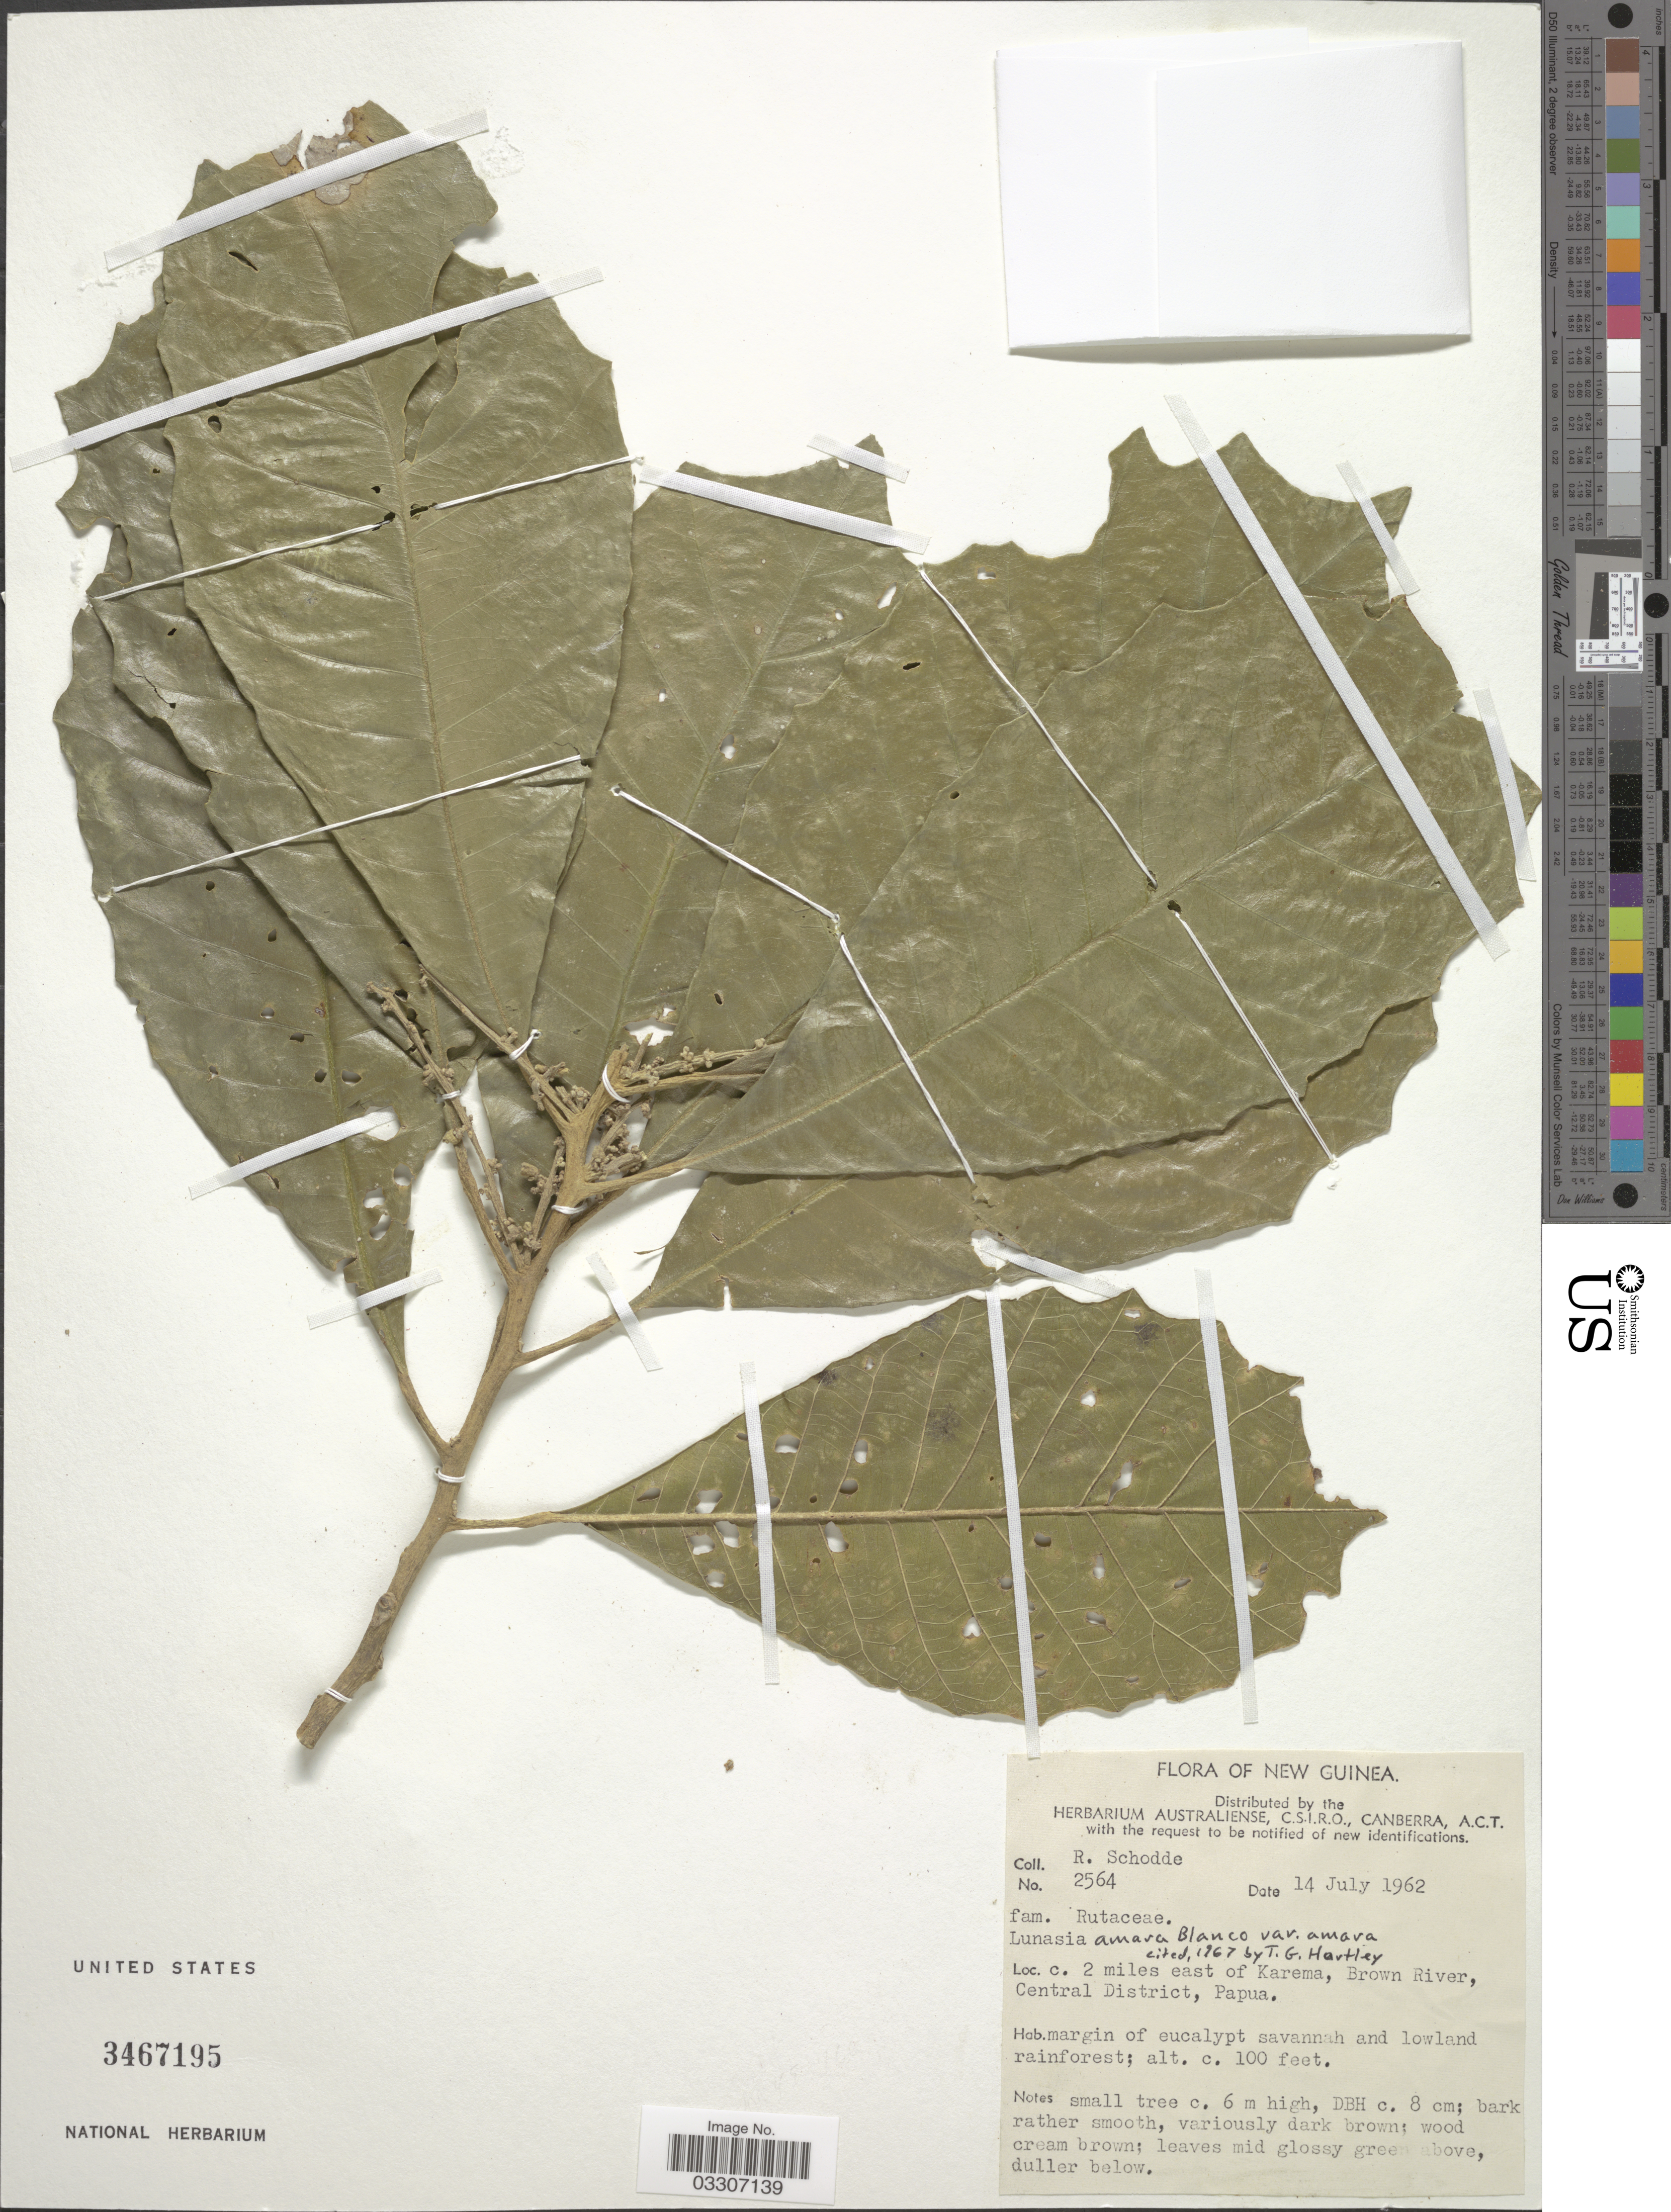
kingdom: Plantae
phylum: Tracheophyta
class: Magnoliopsida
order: Sapindales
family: Rutaceae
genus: Lunasia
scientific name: Lunasia amara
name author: Blanco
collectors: R. Schodde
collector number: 2564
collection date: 1962-07-14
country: Papua New Guinea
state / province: Central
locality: New Guinea. c. 2 miles east of Karema, Brown River, Central District, Papua.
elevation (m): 30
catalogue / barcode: US 3467195